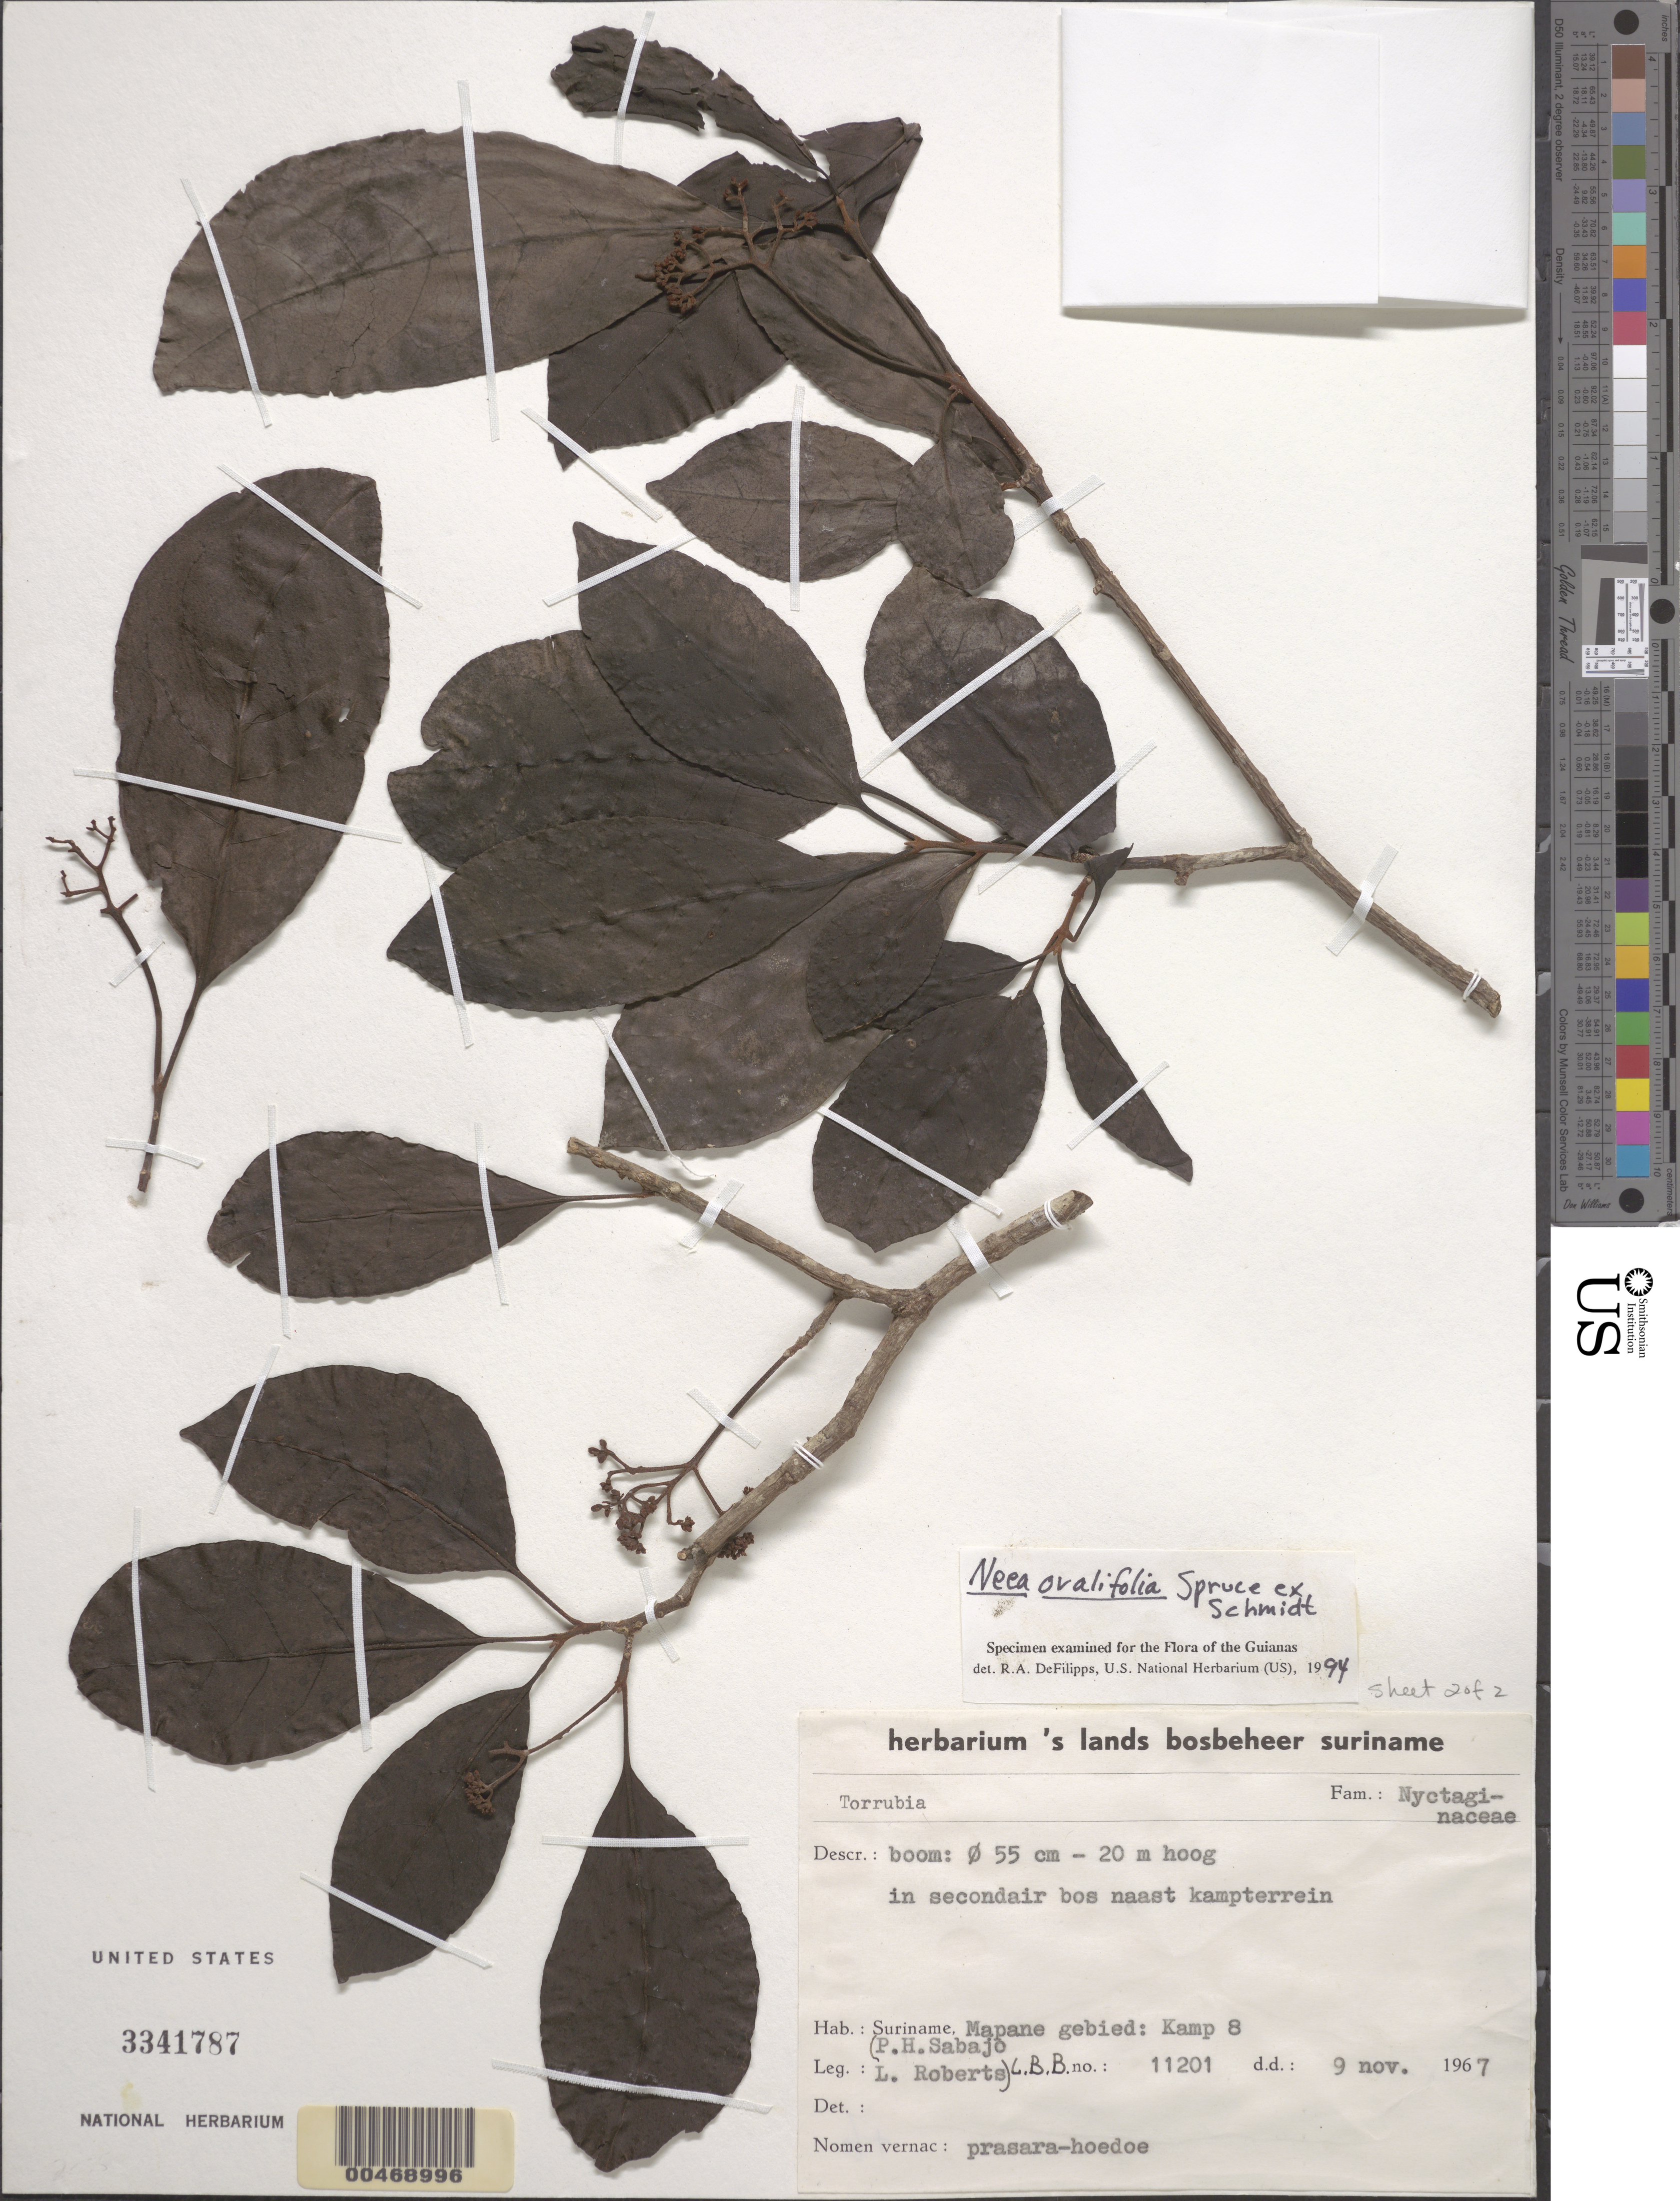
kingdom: Plantae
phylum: Tracheophyta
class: Magnoliopsida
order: Caryophyllales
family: Nyctaginaceae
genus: Neea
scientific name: Neea ovalifolia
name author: Spruce ex J.A. Schmidt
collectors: P. Sabajo & L. Roberts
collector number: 11201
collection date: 1967-11-09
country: Suriname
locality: Mapane gebied: Kamp 8.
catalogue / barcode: US 3341787